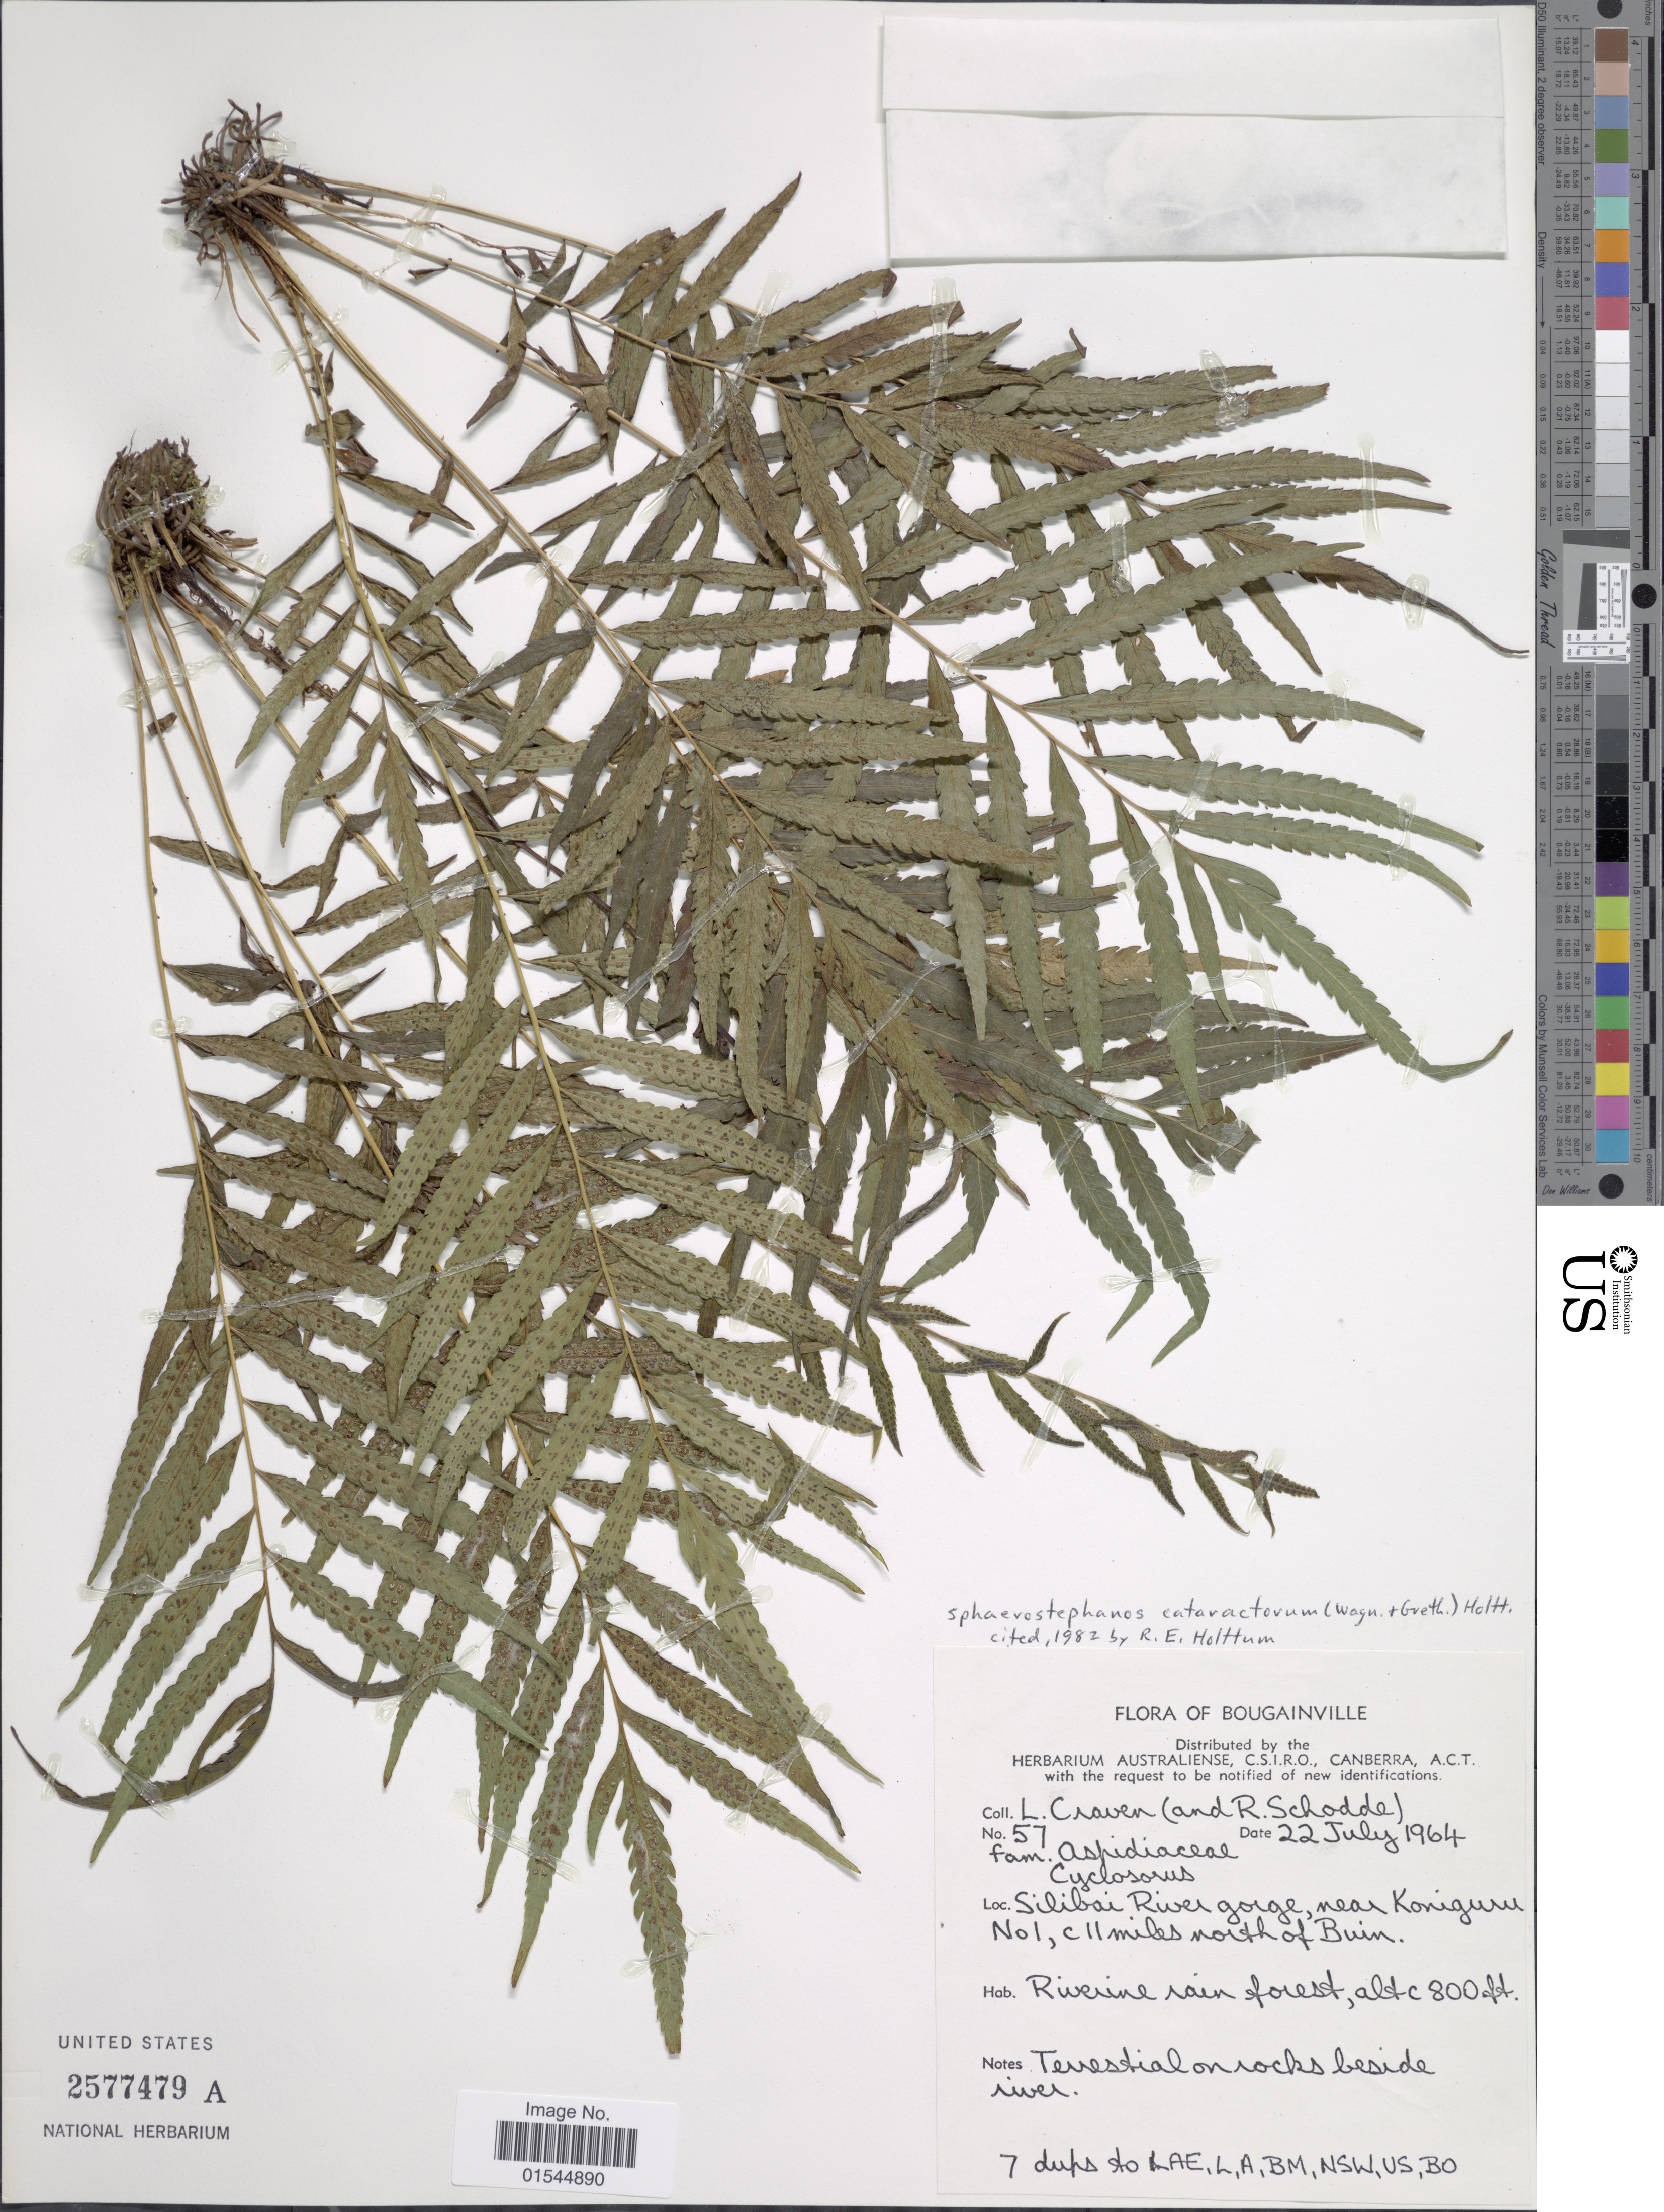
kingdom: Plantae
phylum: Tracheophyta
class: Polypodiopsida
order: Polypodiales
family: Thelypteridaceae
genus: Sphaerostephanos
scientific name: Sphaerostephanos cataractorum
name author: (W.H. Wagner & Grether) Holttum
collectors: L. A. Craven & R. Schodde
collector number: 57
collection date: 1964-07-22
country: Papua New Guinea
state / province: Bougainville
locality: Silibai River gorge, near Koniguru No1, c 11 miles north of Buin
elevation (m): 244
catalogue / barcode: US 2577479A